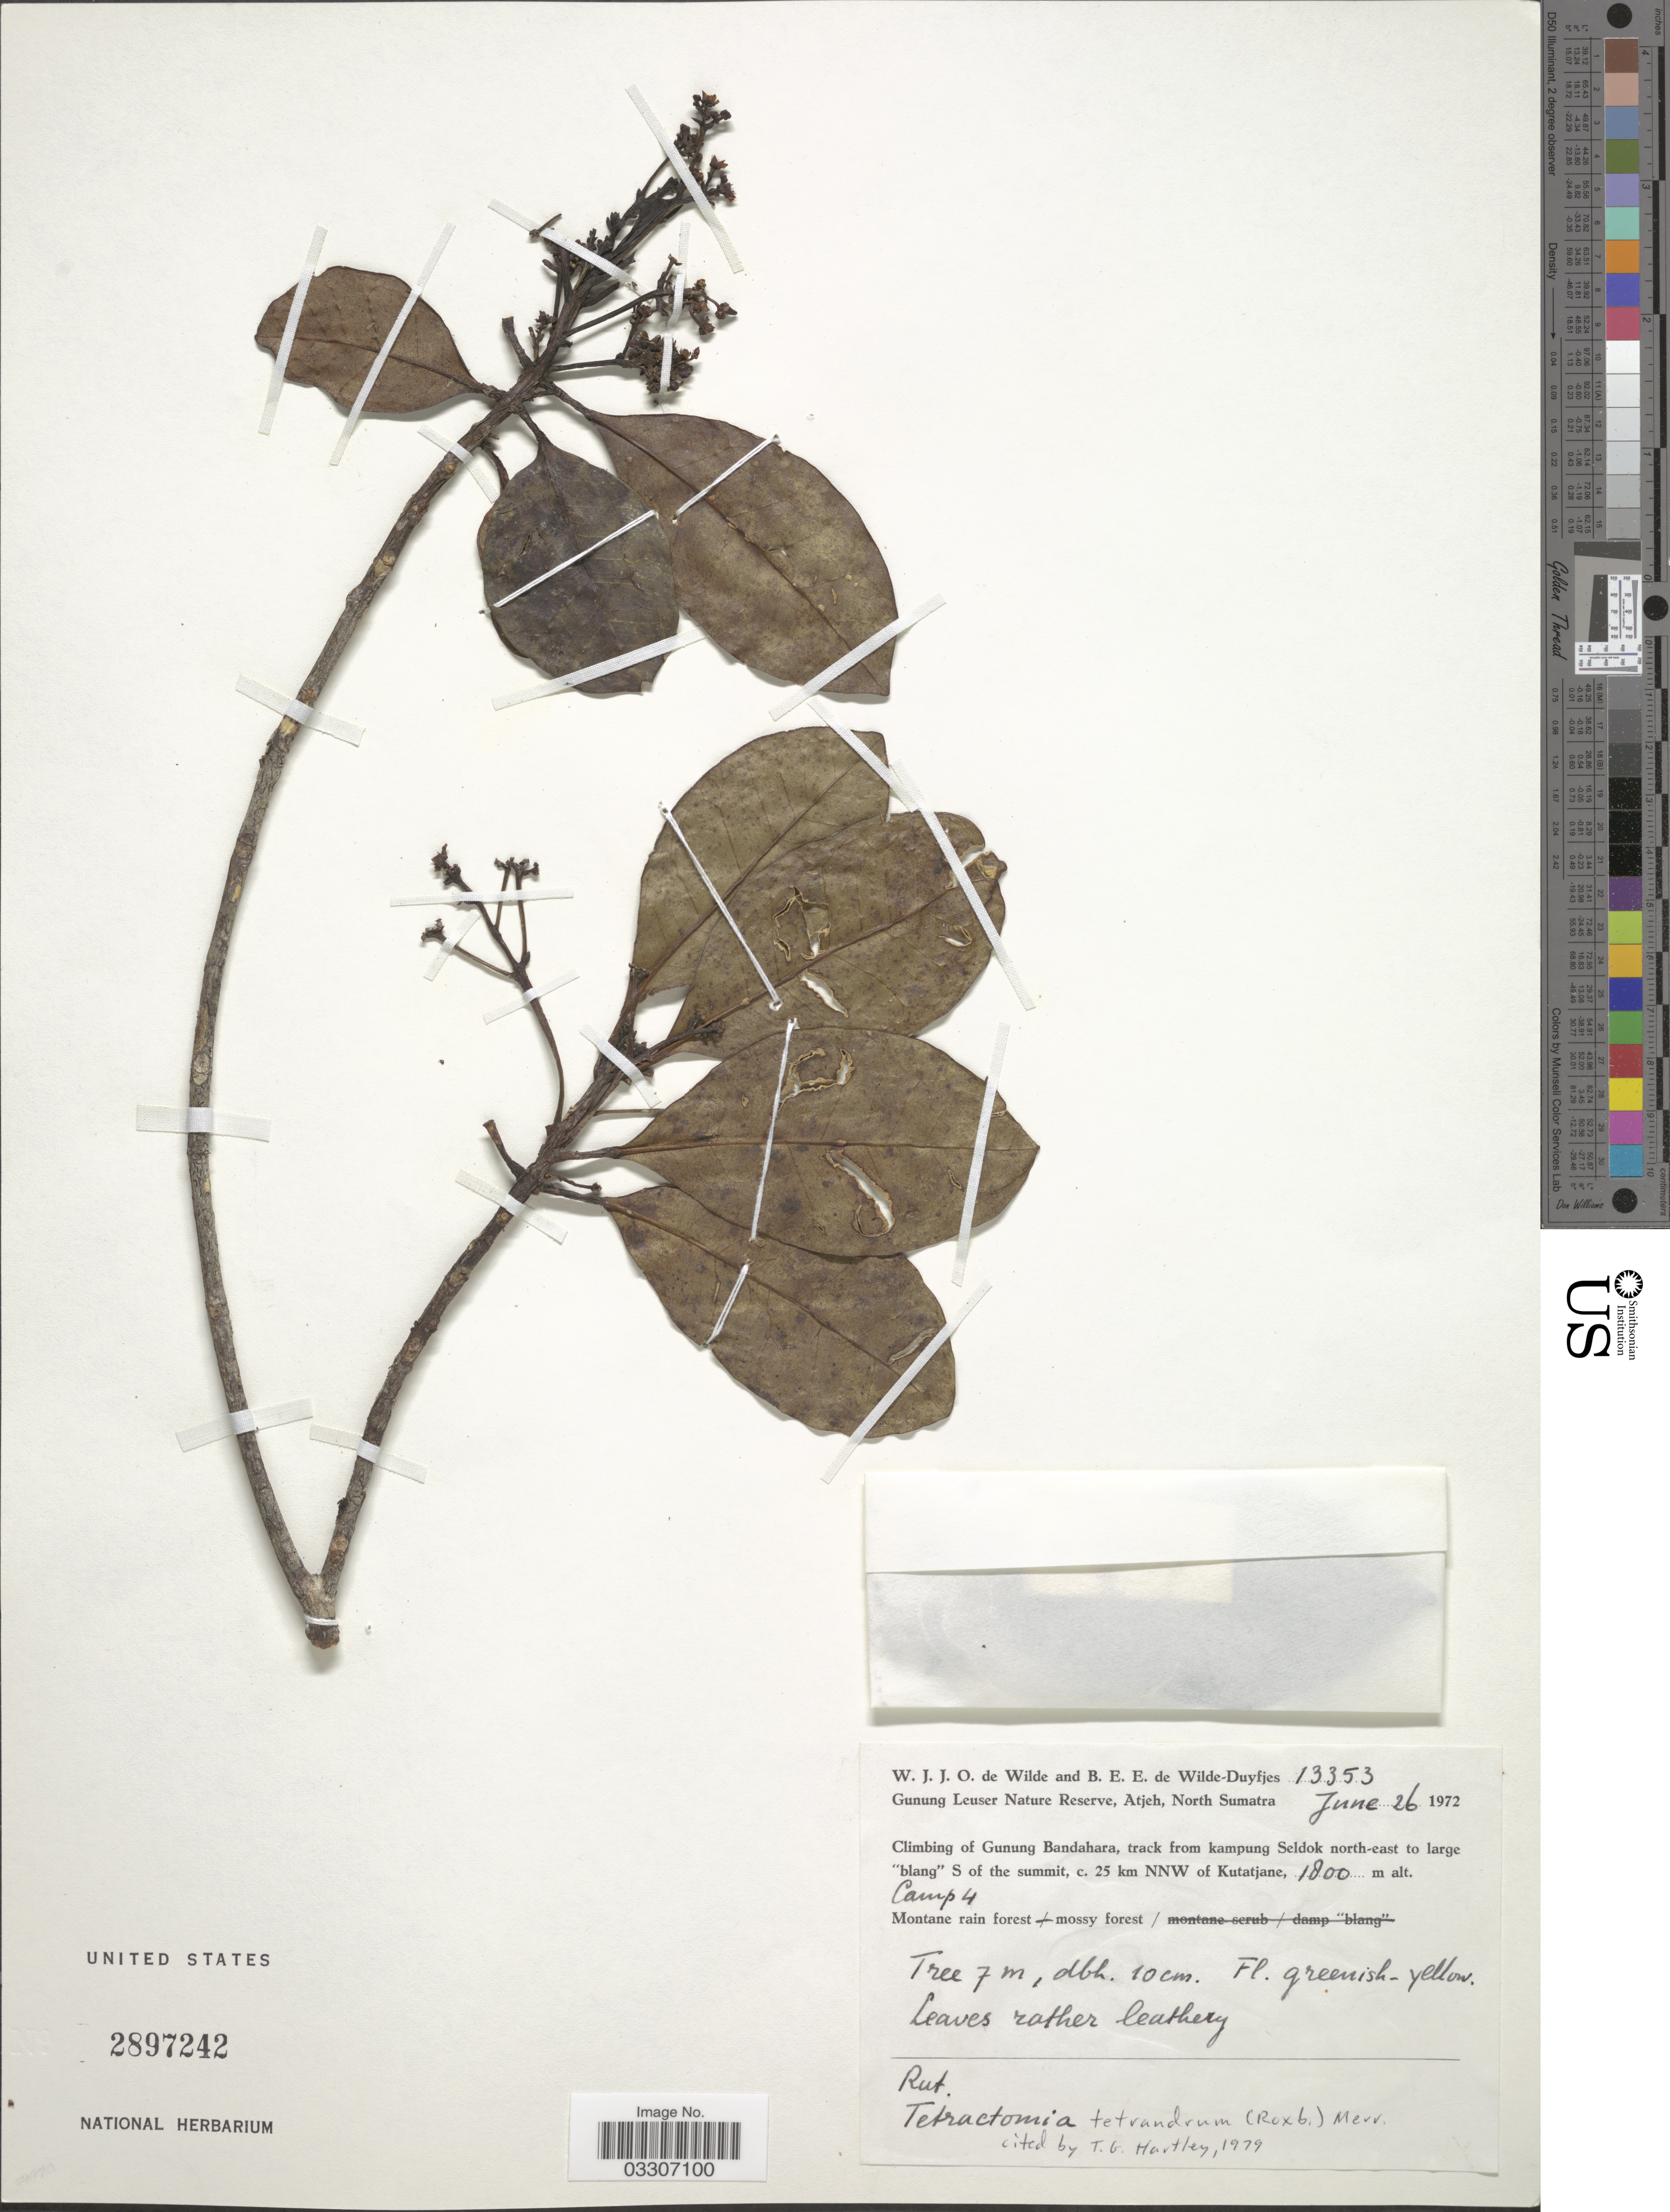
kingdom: Plantae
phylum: Tracheophyta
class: Magnoliopsida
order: Sapindales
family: Rutaceae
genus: Tetractomia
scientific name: Tetractomia tetrandra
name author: (Roxb.) Merr.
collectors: W. J. de Wilde & B. E. de Wilde-Duyfjes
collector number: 13353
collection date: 1972-06-26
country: Indonesia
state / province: Sumatra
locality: Gunung Leuser Nature Reserve, Atjeh, North Sumatra. Climbing of Gunung Bandahara, track from kampung Seldok north-east to large "blang" S of the summit, c. 25 km NNW of Kutatjane. Camp 4.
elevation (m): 1800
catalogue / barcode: US 2897242